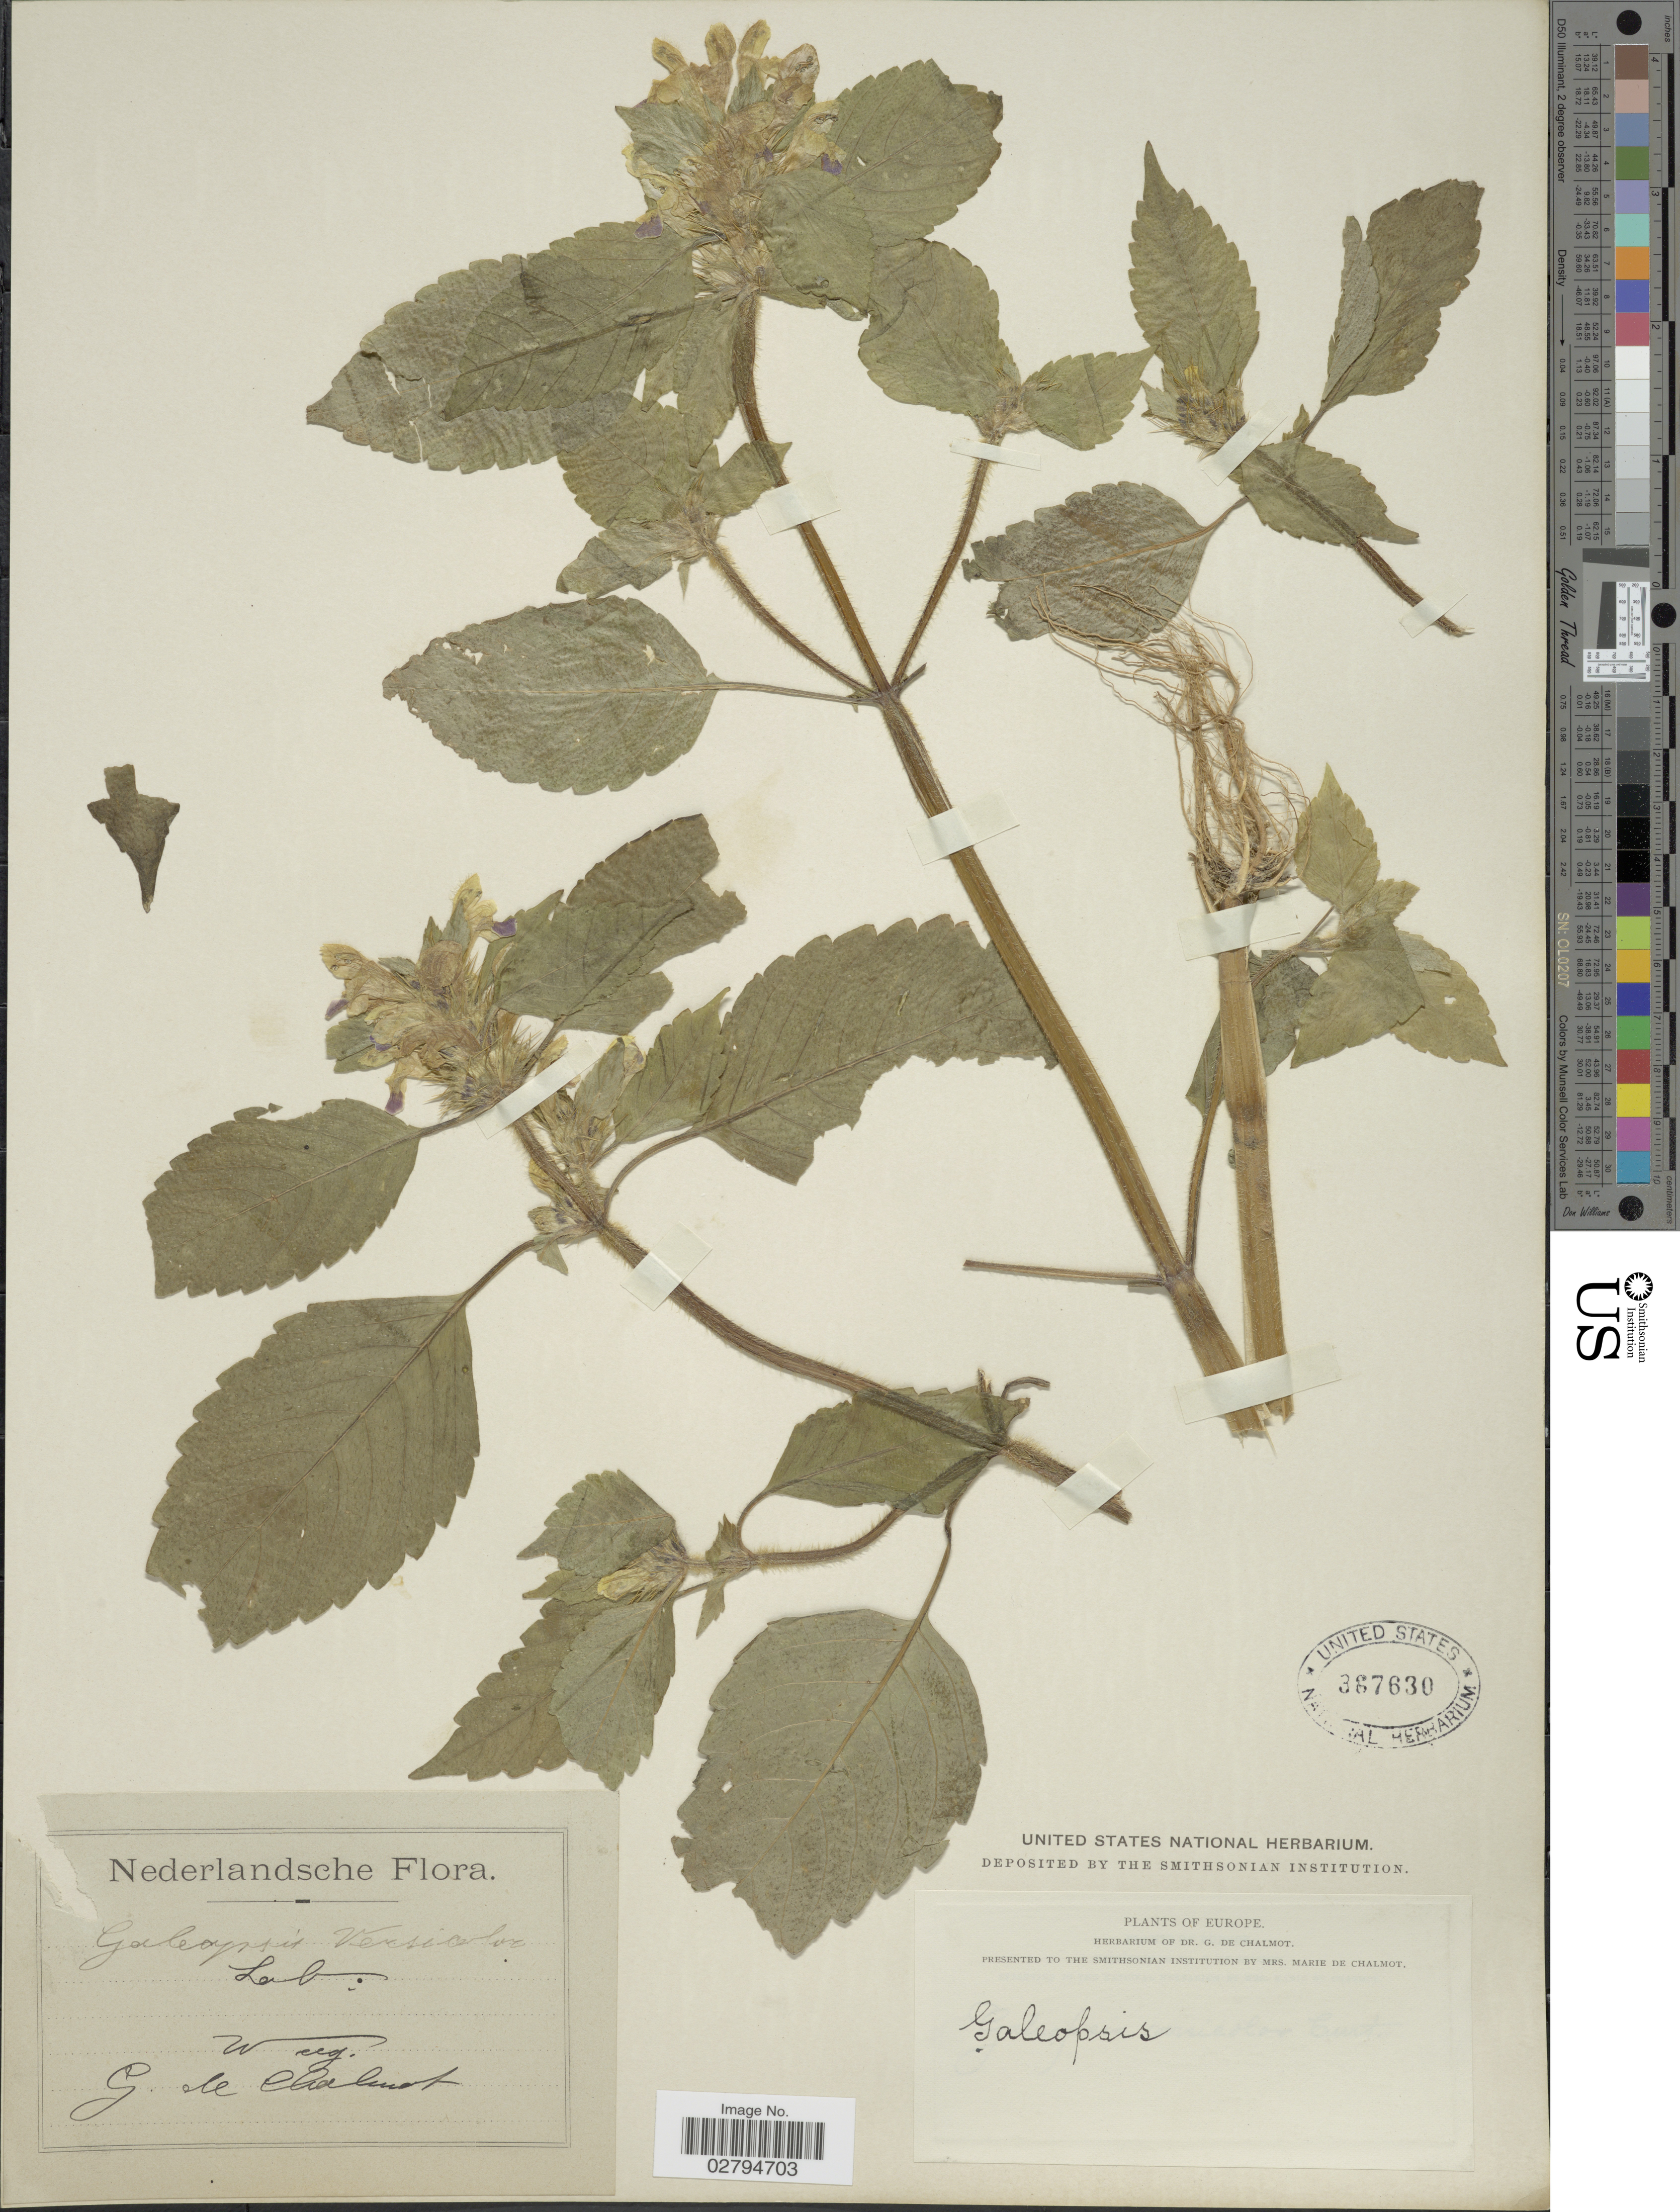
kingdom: Plantae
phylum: Tracheophyta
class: Magnoliopsida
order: Lamiales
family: Lamiaceae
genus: Galeopsis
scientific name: Galeopsis versicolor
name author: Curtis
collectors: G. de Chalmot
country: Netherlands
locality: Wag.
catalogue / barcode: US 367630